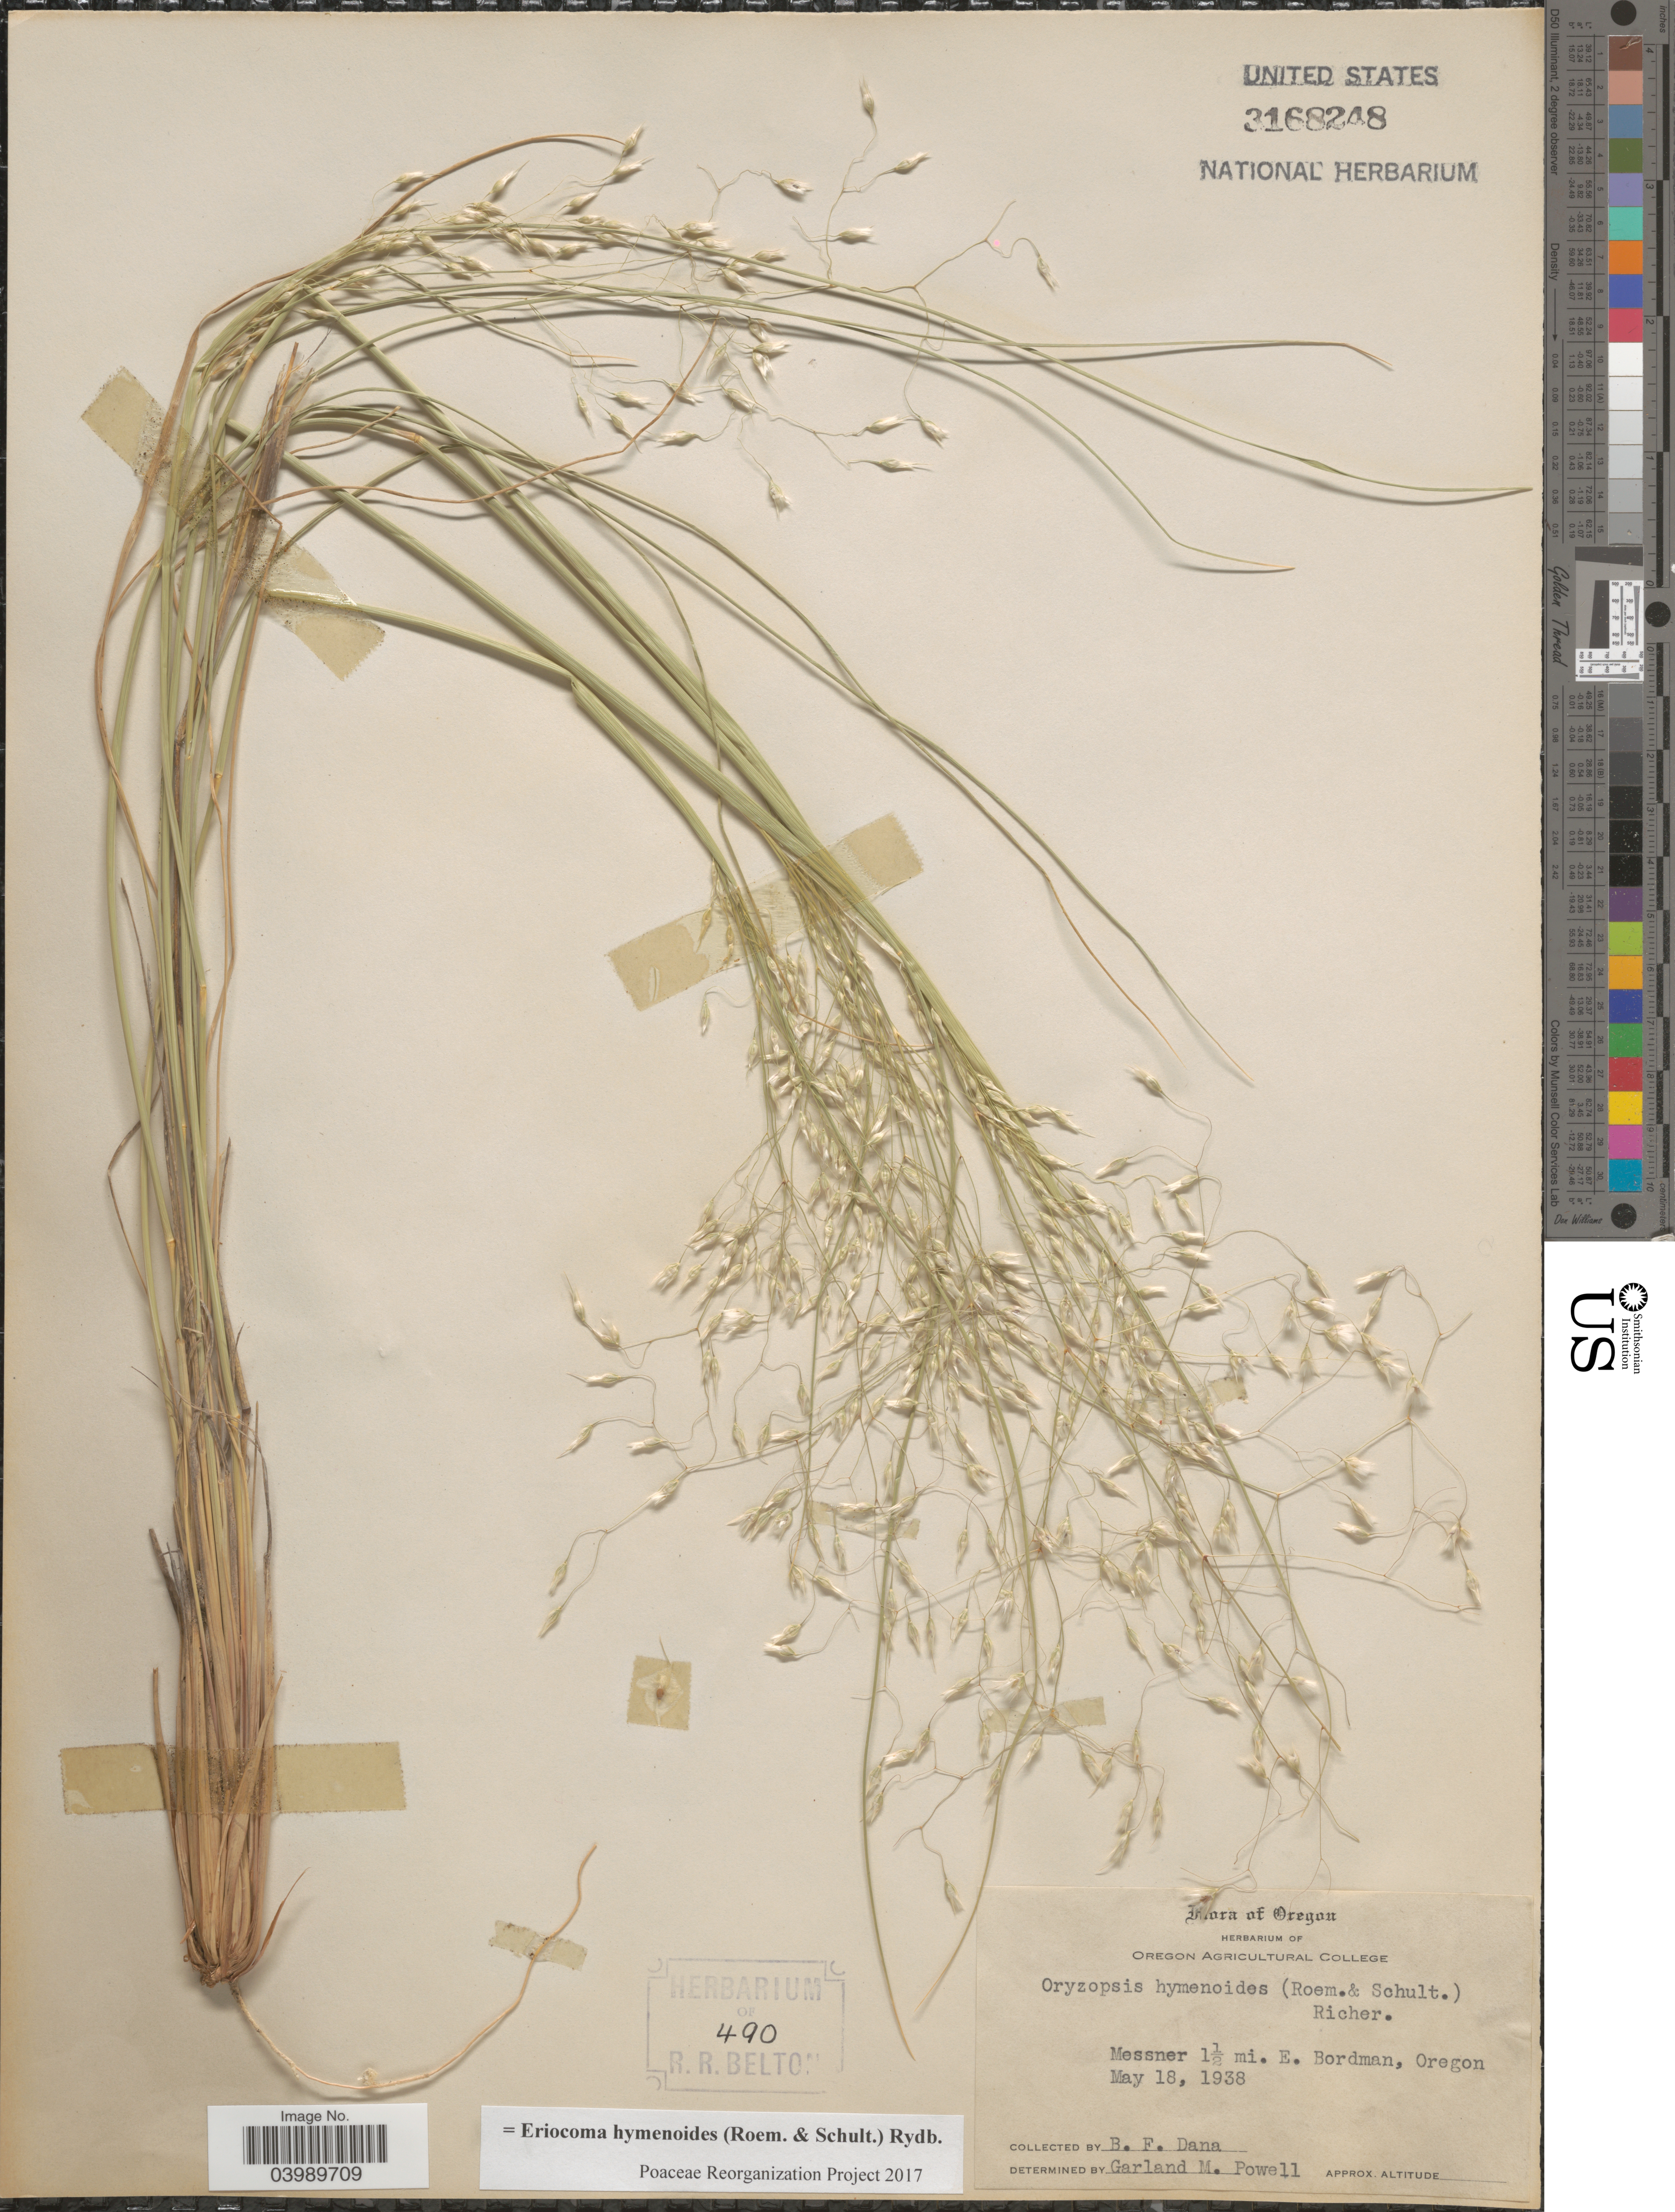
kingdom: Plantae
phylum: Tracheophyta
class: Liliopsida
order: Poales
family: Poaceae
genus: Eriocoma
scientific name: Eriocoma hymenoides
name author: (Roem. & Schult.) Rydb.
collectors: B. Dana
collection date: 1938-05-18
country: United States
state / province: Oregon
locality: Messner 1½ mi. E. Bordman.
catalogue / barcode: US 3168248